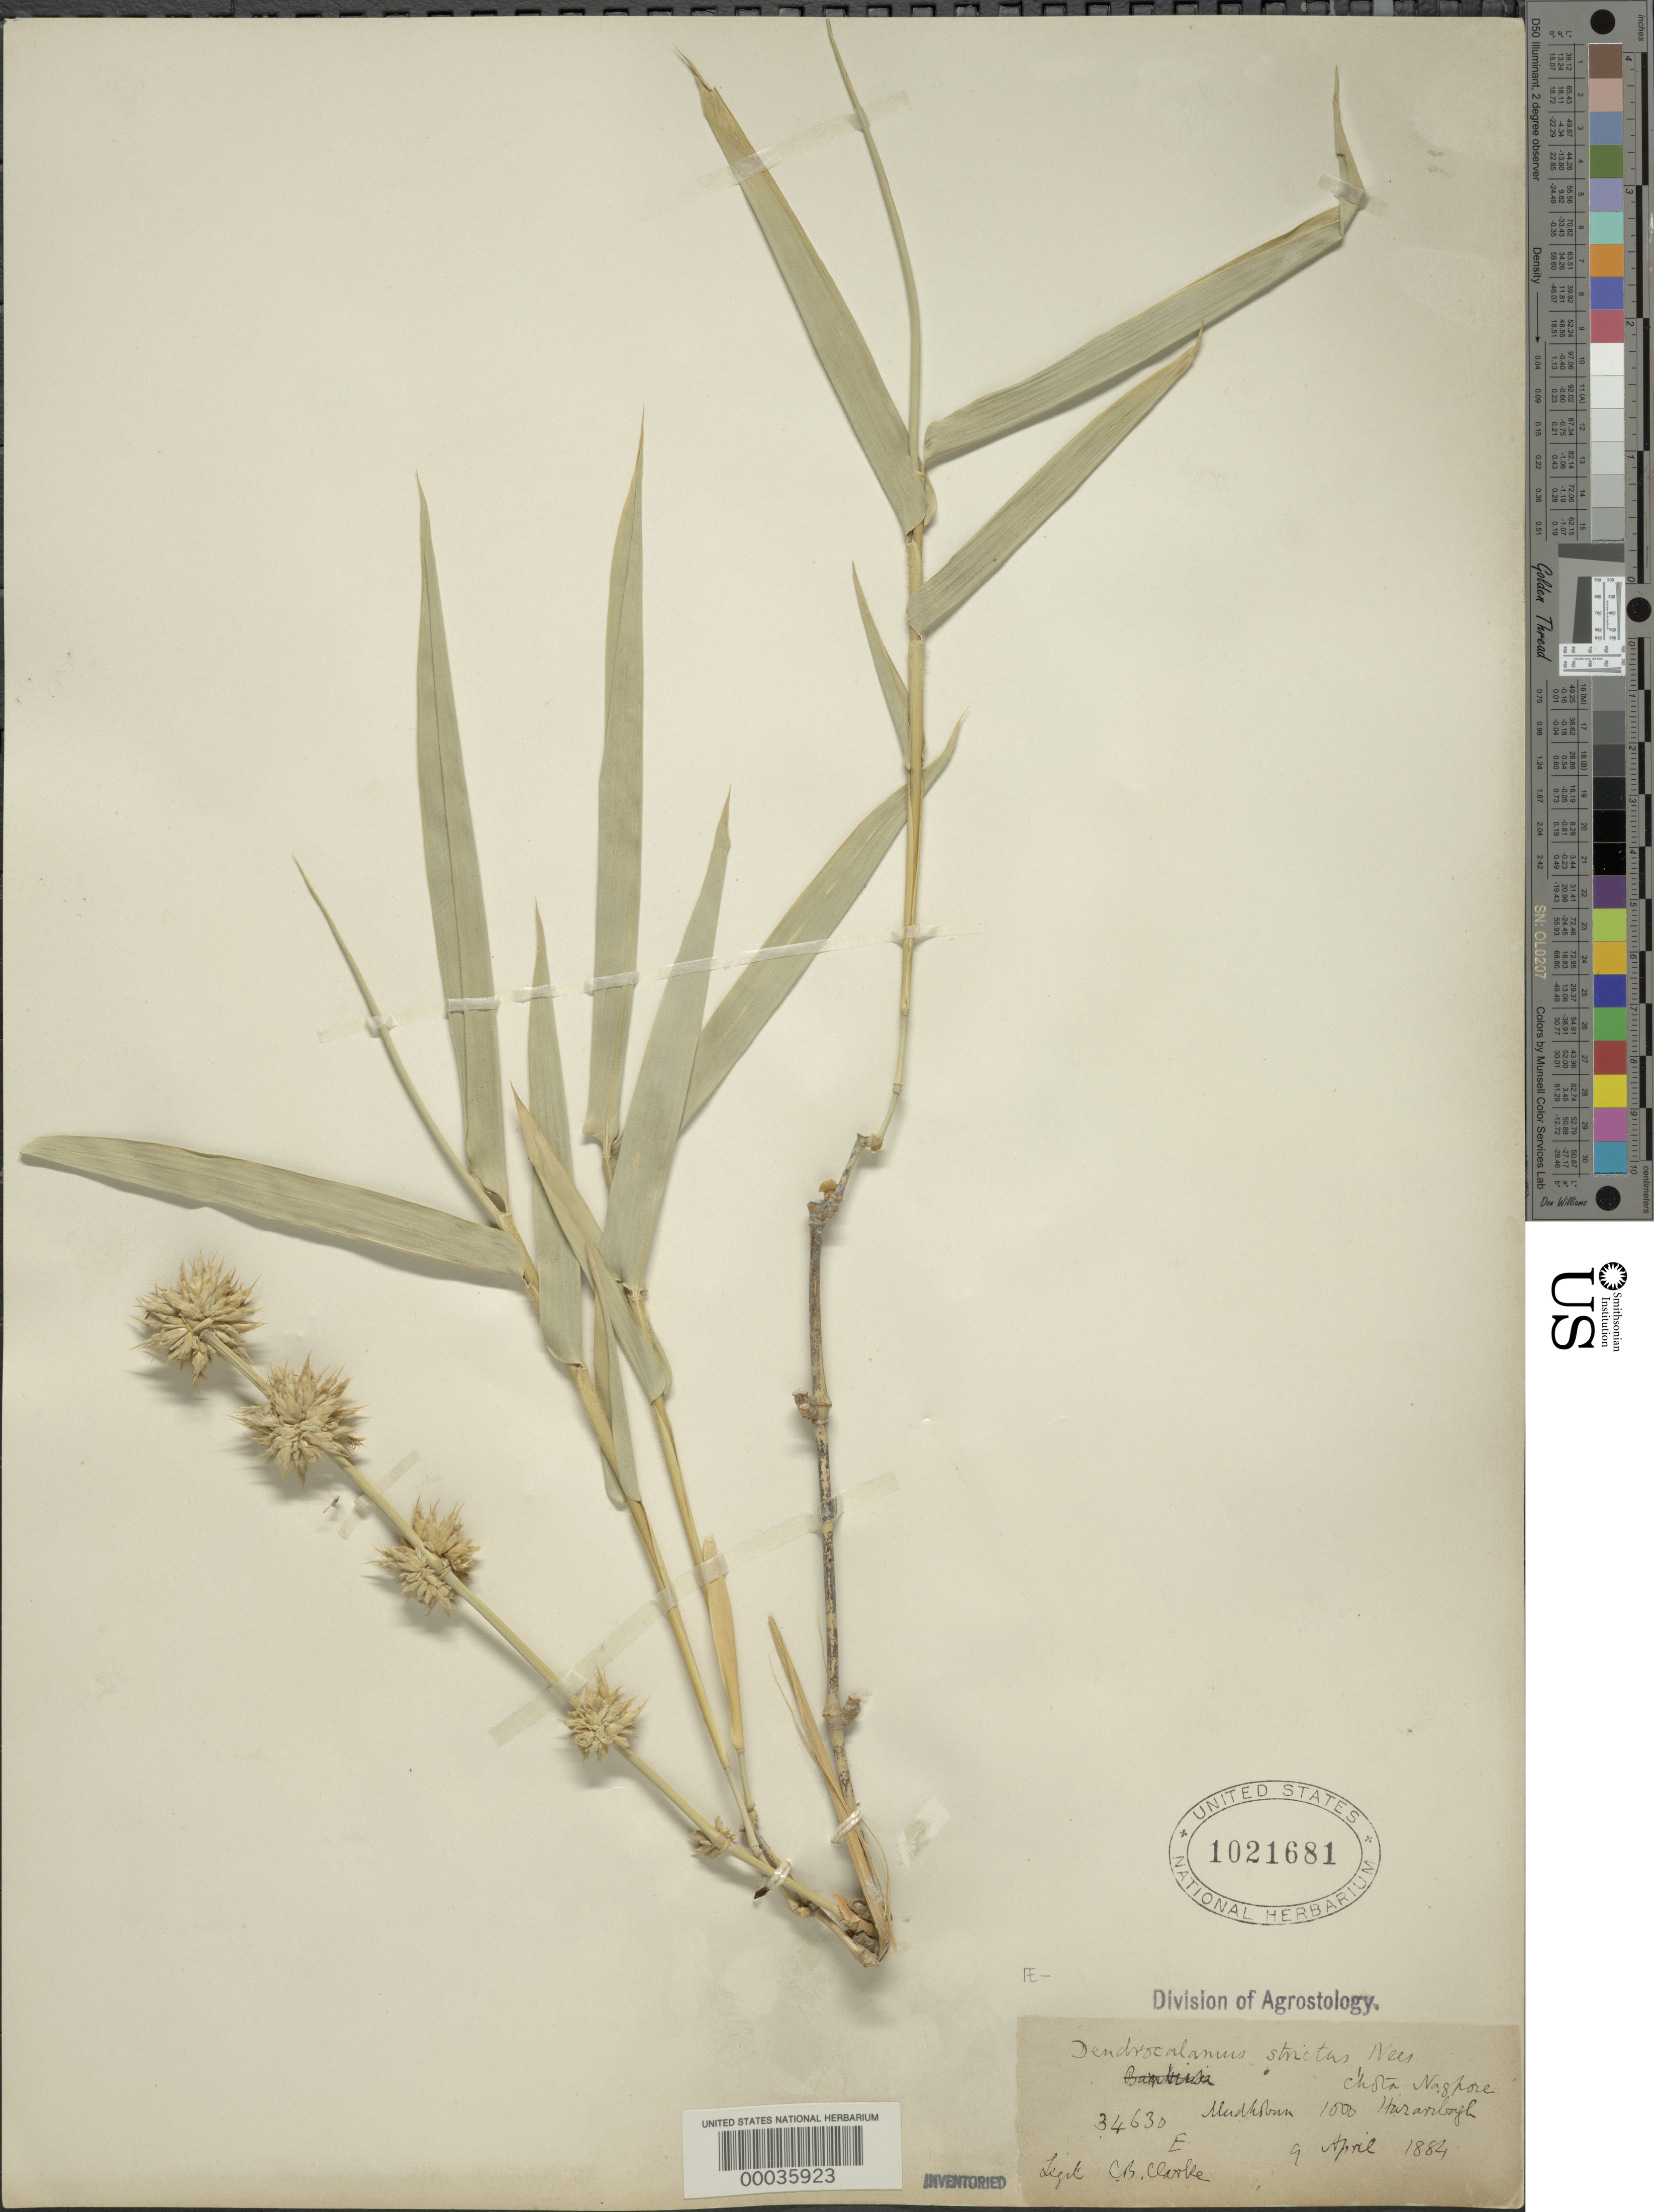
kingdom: Plantae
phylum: Tracheophyta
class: Liliopsida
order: Poales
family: Poaceae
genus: Dendrocalamus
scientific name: Dendrocalamus strictus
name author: (Roxb.) Nees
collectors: C. B. Clarke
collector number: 34630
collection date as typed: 09 Apr 1884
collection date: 1884-04-09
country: India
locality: Chota Nagpore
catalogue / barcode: US 1021681